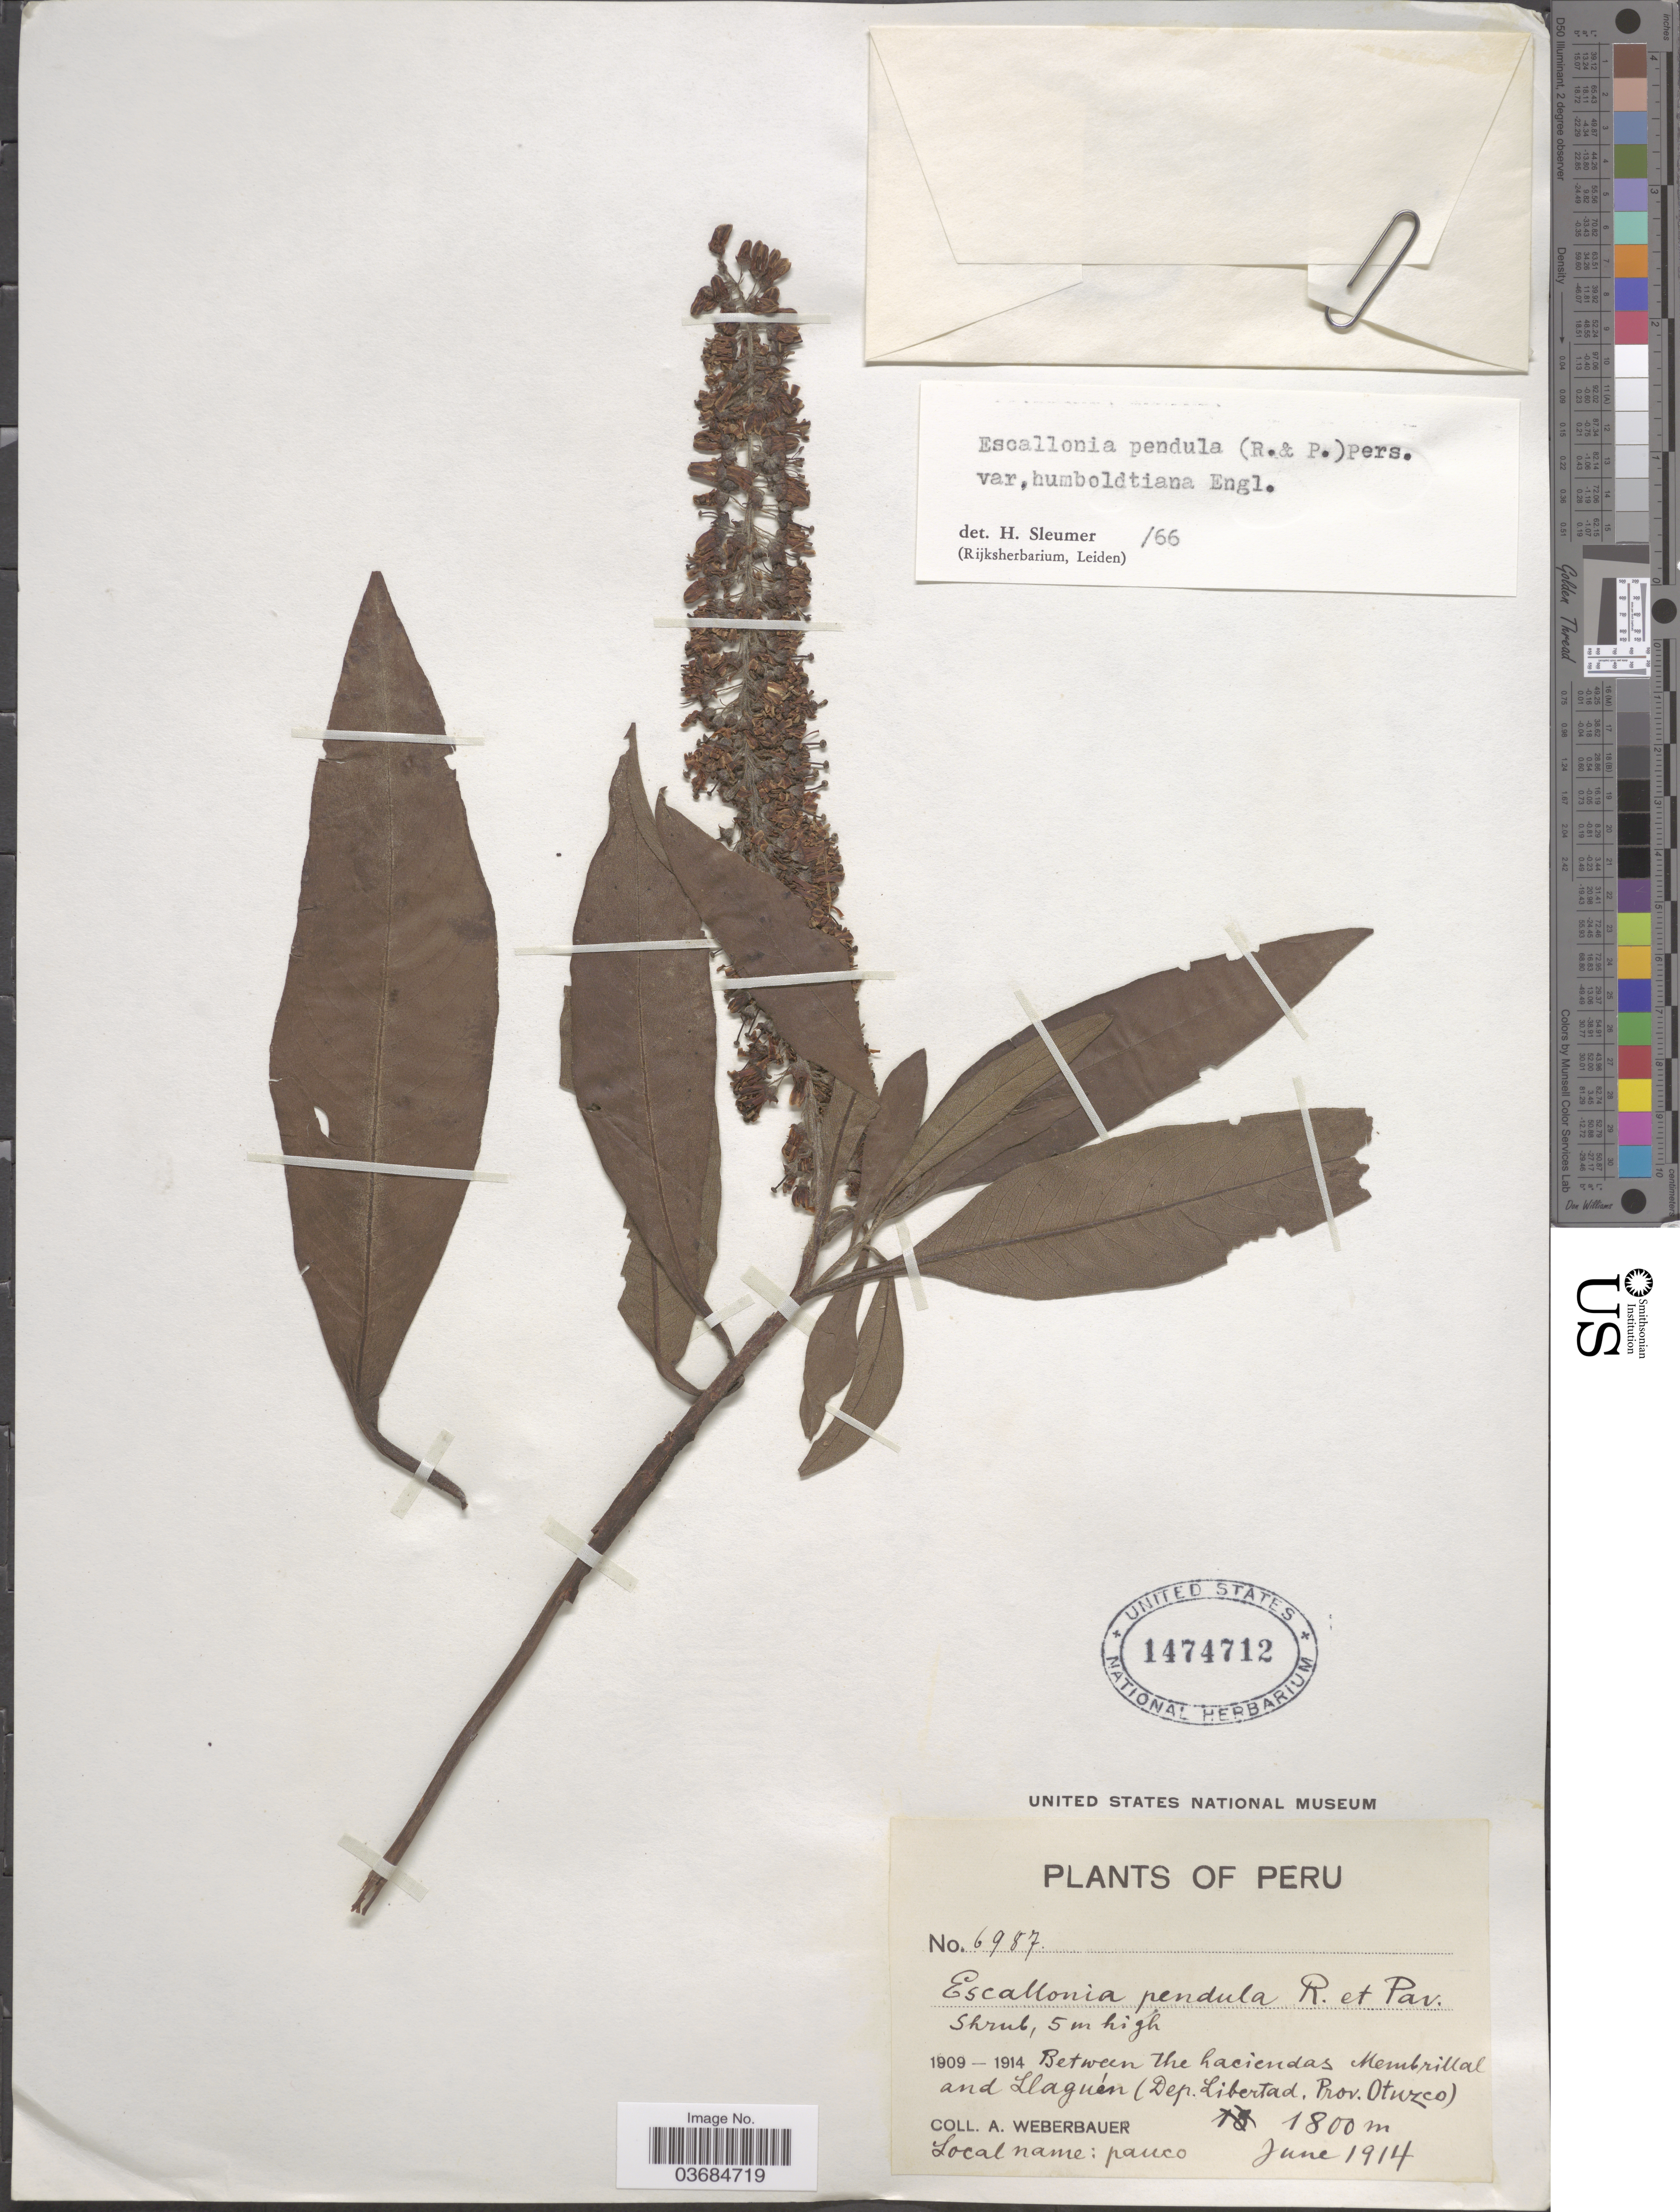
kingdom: Plantae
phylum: Tracheophyta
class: Magnoliopsida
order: Escalloniales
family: Escalloniaceae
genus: Escallonia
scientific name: Escallonia pendula var. humboldtiana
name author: Engl.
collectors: A. Weberbauer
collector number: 6987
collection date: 1914-06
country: Peru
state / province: La Libertad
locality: Between the haciendas Membrillal and Llaguén (Dep. Libertad, Prov. Otuzco).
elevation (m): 1800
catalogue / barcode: US 1474712